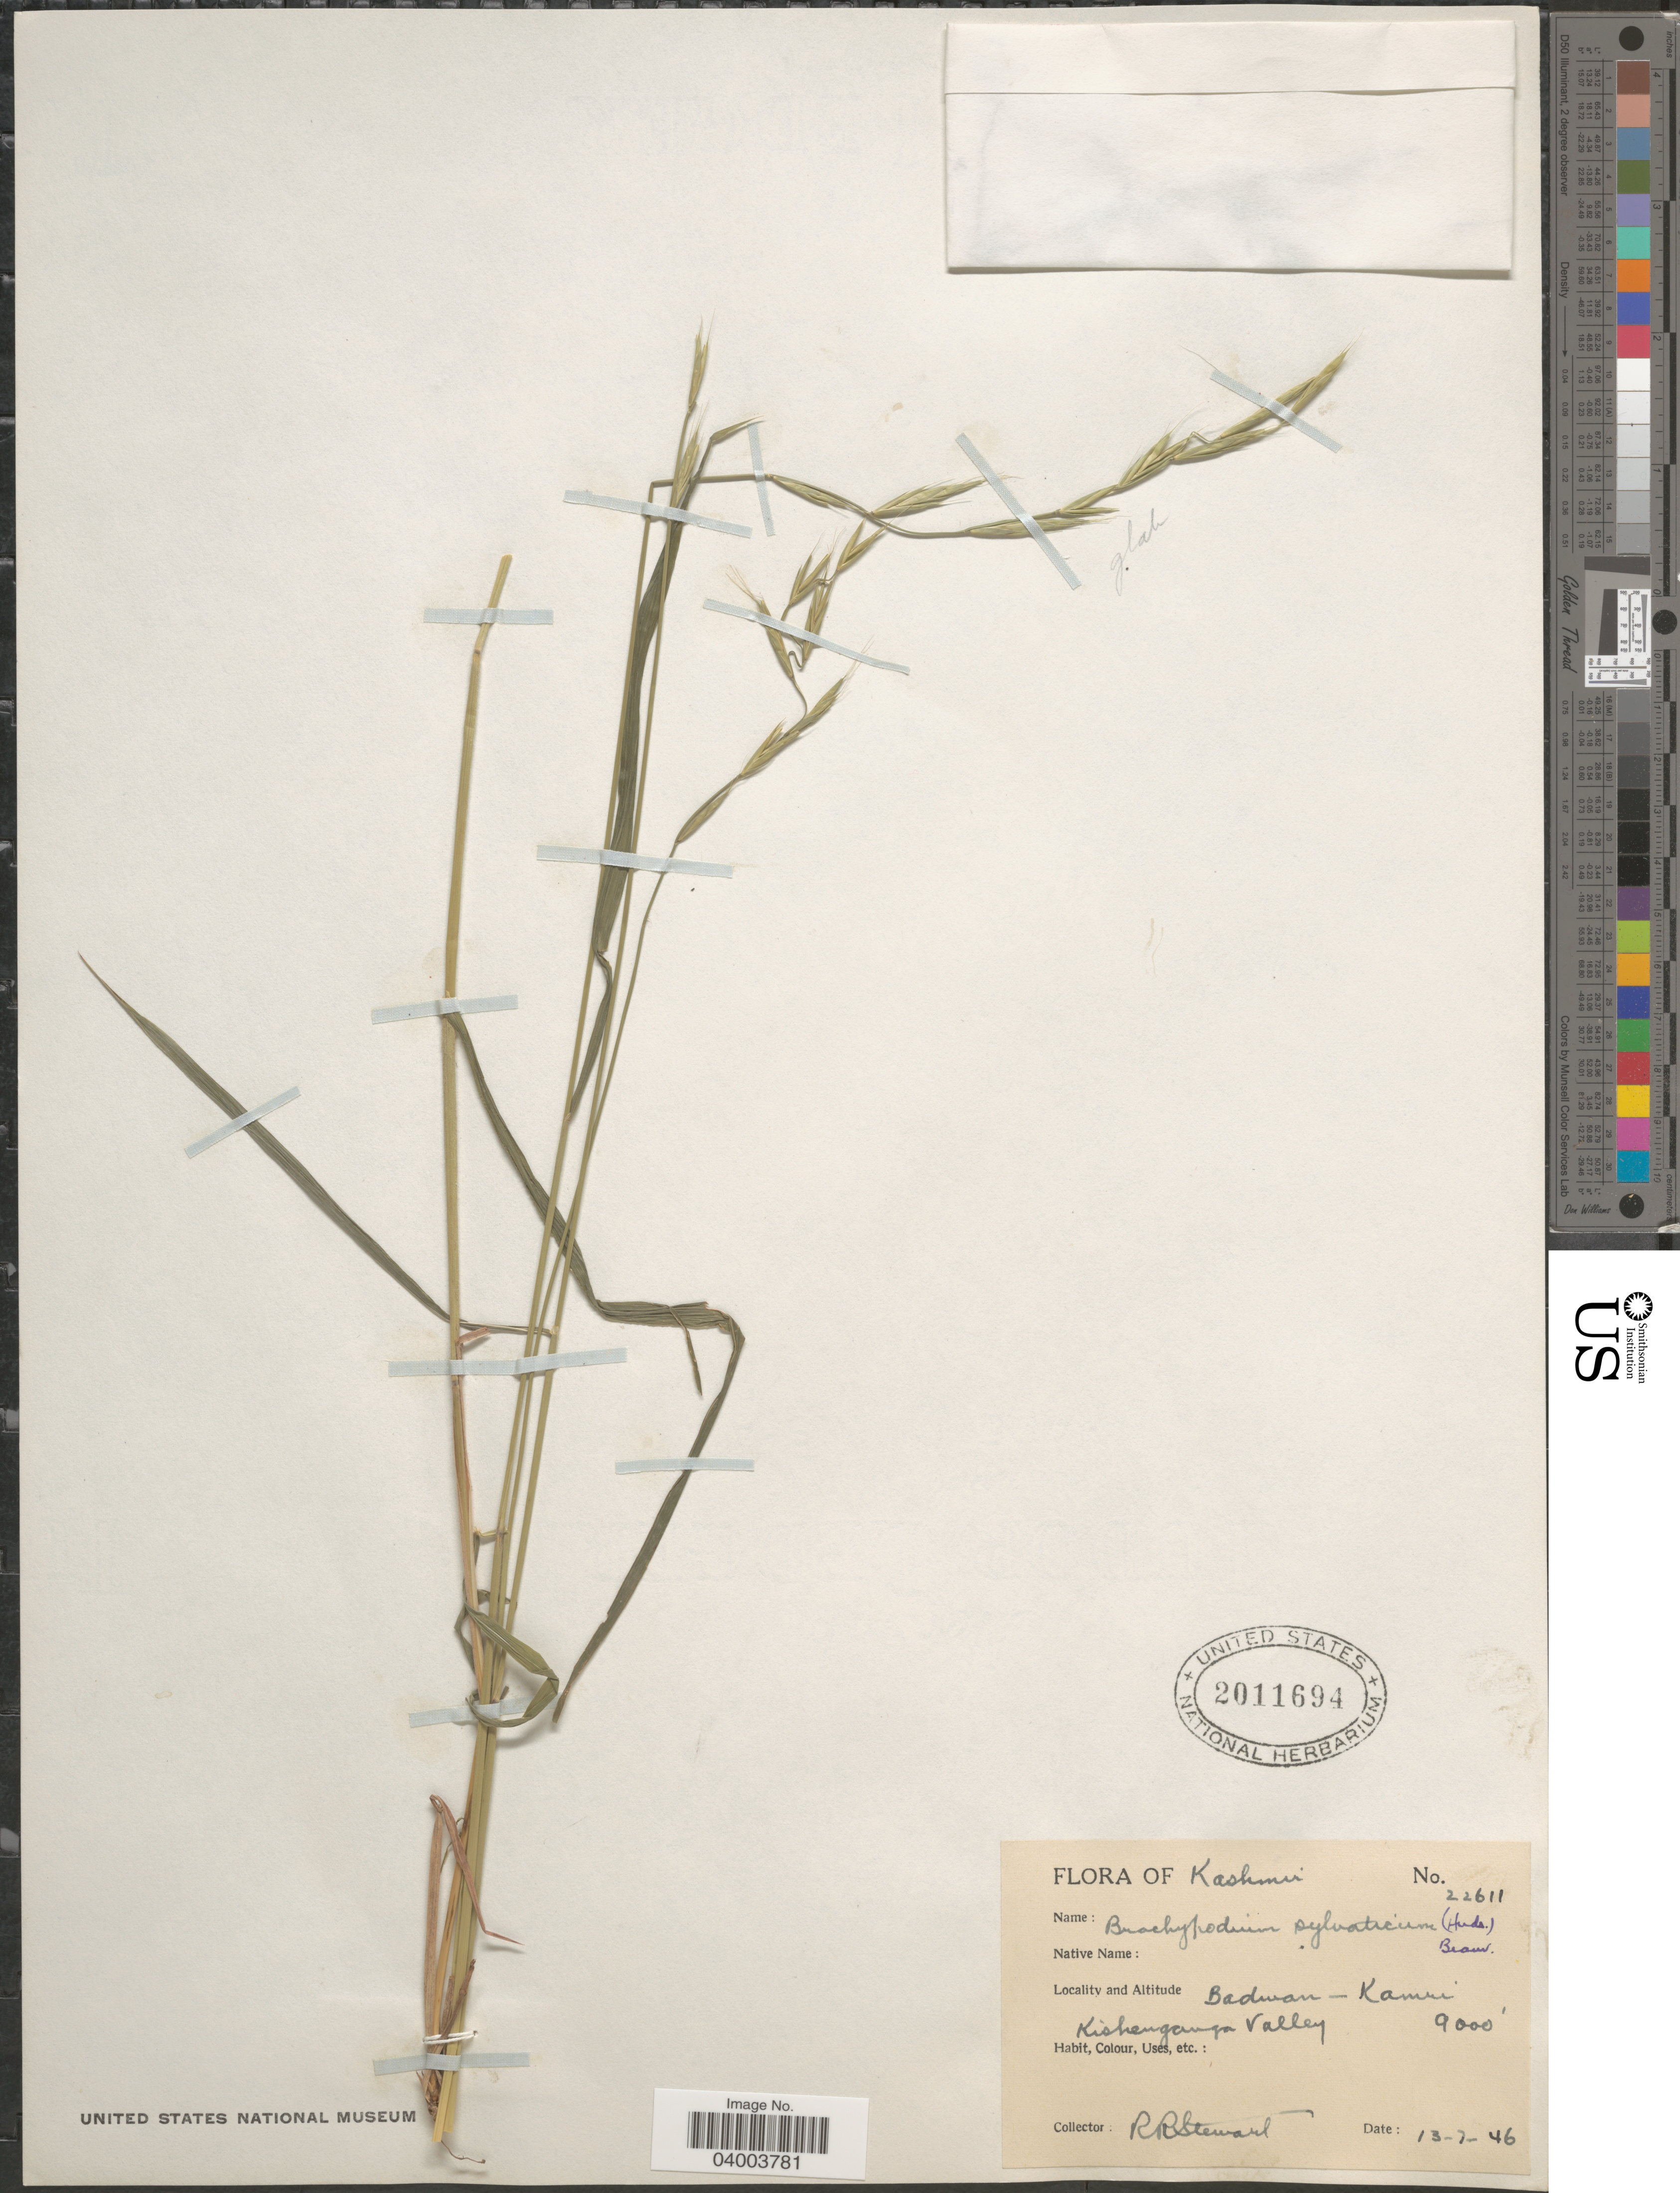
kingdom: Plantae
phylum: Tracheophyta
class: Liliopsida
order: Poales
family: Poaceae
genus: Brachypodium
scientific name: Brachypodium sylvaticum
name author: (Huds.) P. Beauv.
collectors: R. Stewart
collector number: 22611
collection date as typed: Transcribed d/m/y: 13/7/46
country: India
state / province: Jammu and Kashmir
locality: Kashmir. Badwan - Kamri. Kishenganga Valley.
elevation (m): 2743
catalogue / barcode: US 2011694